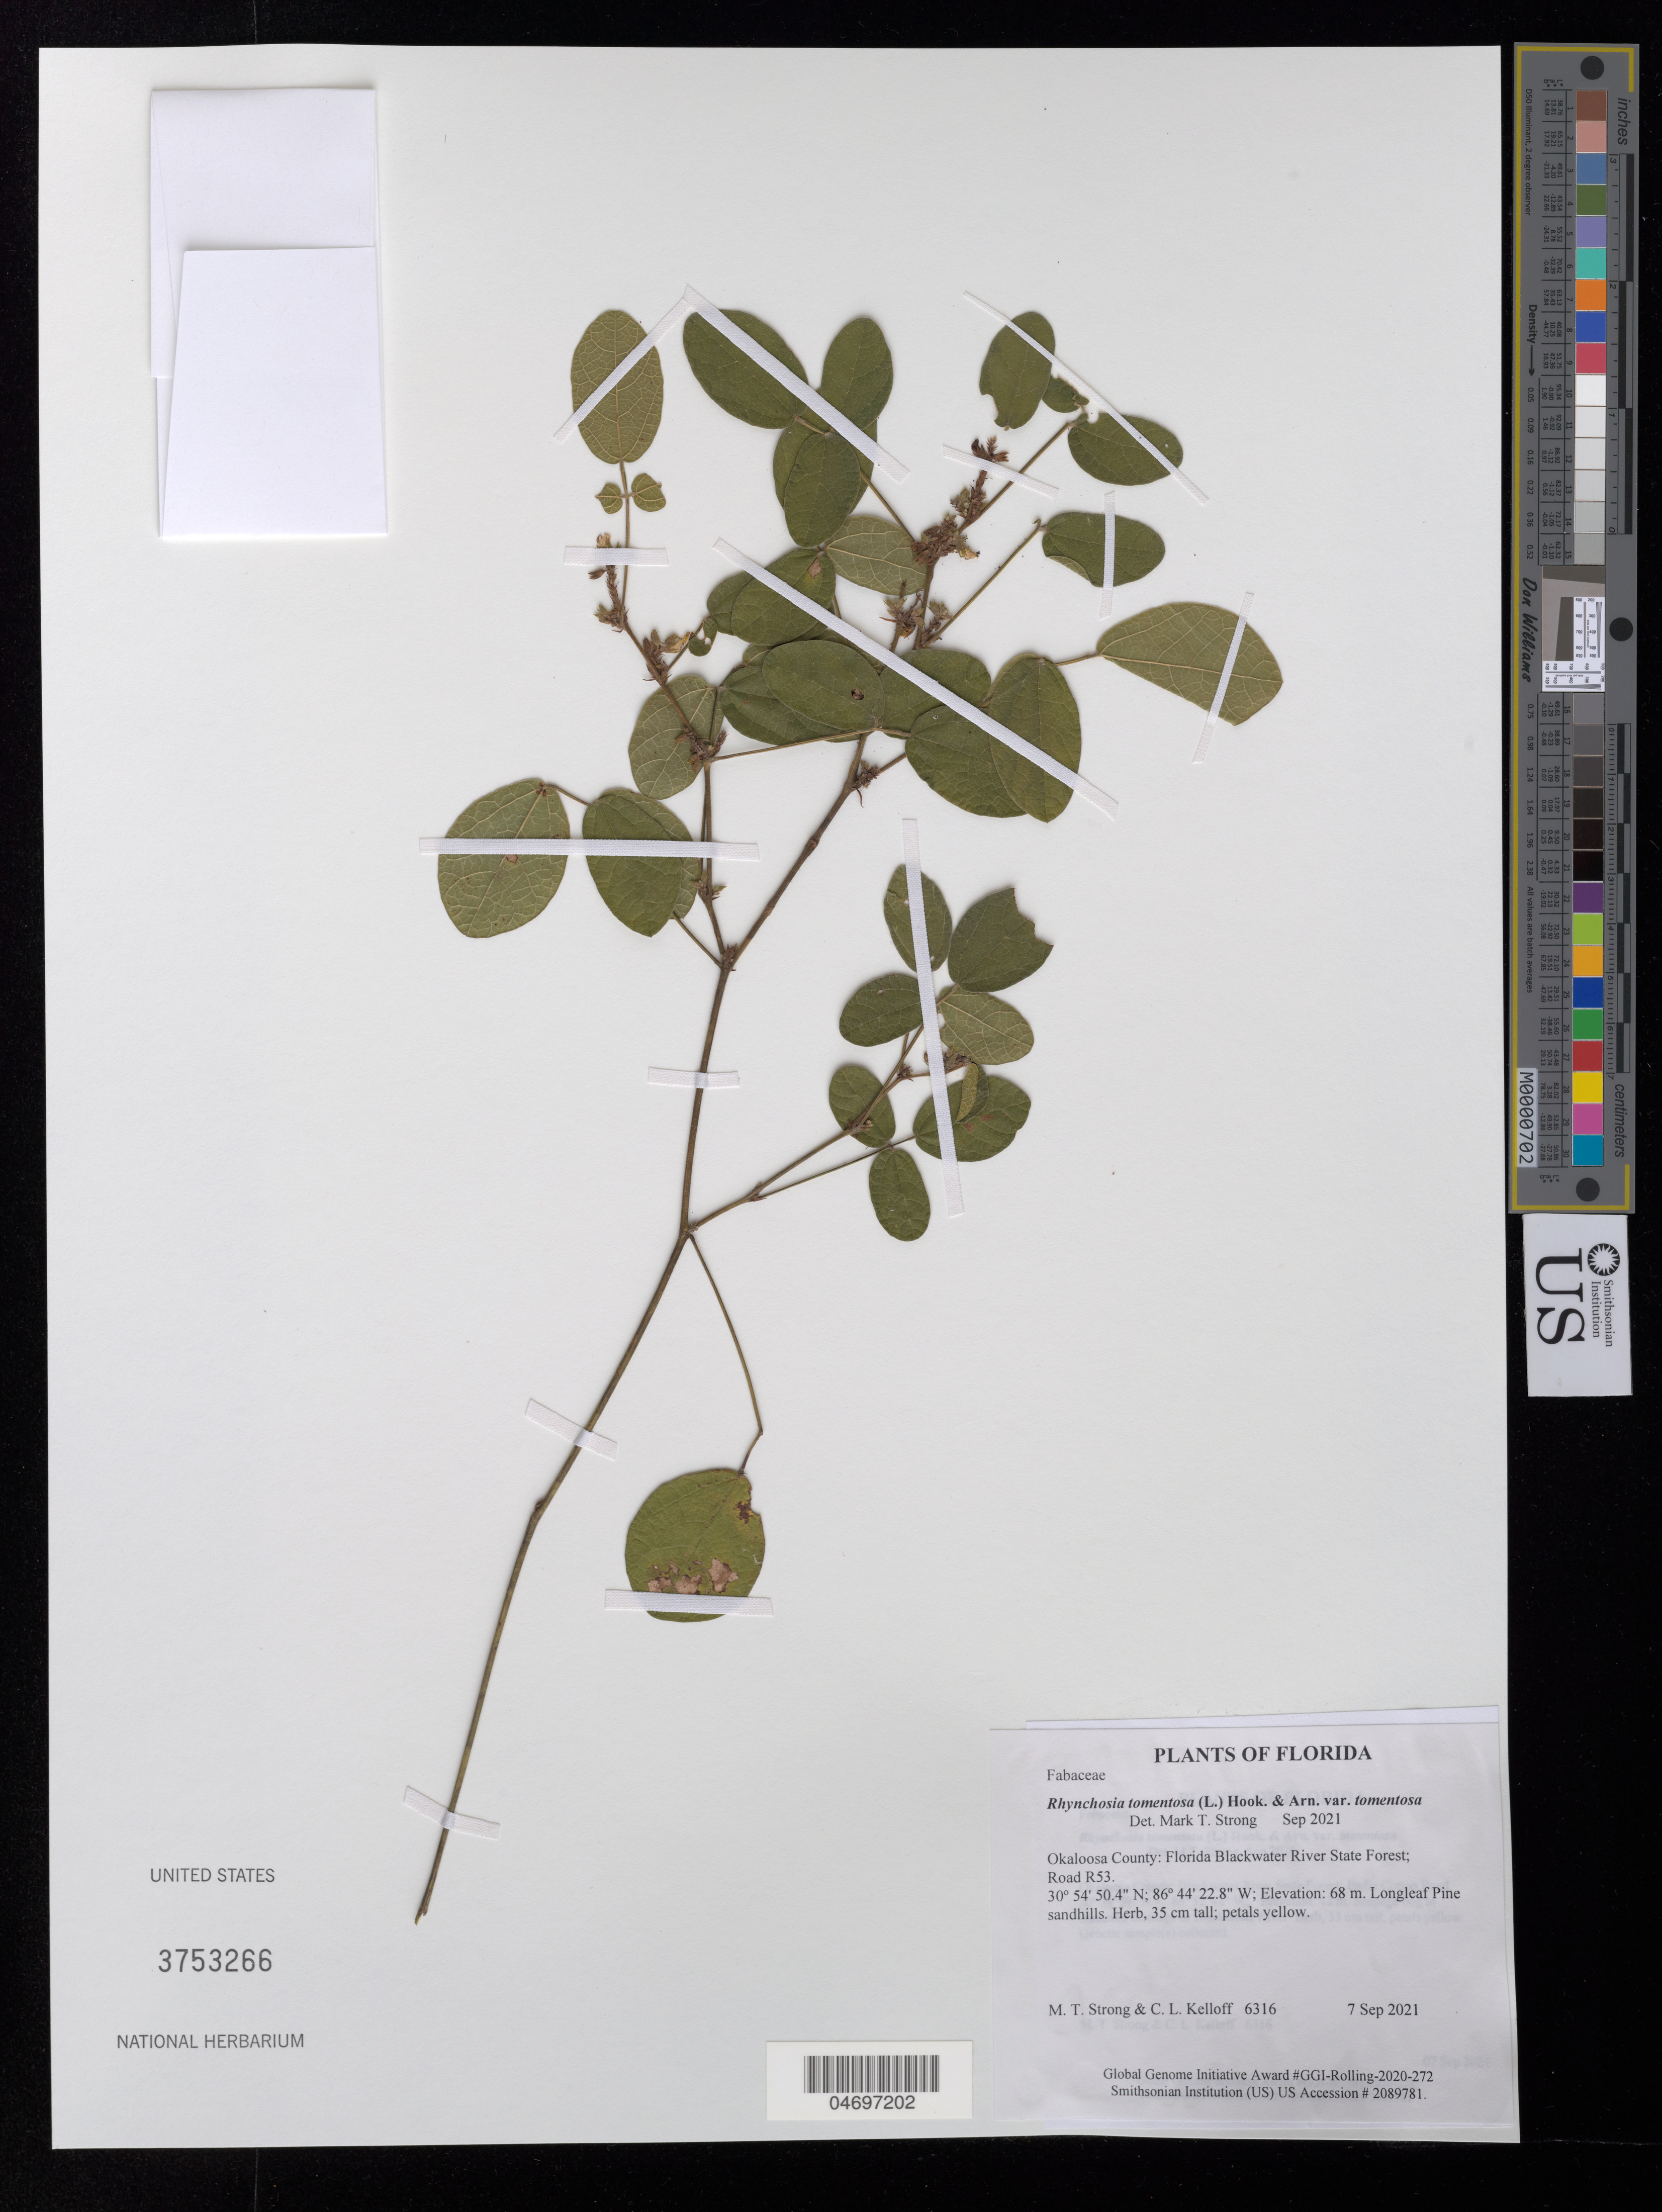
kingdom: Plantae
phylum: Tracheophyta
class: Magnoliopsida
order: Fabales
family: Fabaceae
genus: Rhynchosia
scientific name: Rhynchosia tomentosa var. tomentosa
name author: (L.) Hook. & Arn.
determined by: Strong, Mark T.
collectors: M. T. Strong & C. L. Kelloff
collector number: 6316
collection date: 2021-09-07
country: United States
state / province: Florida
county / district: Okaloosa County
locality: Florida Blackwater River State Forest; Road R53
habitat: Longleaf Pine sandhills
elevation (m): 68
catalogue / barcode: US 3753266